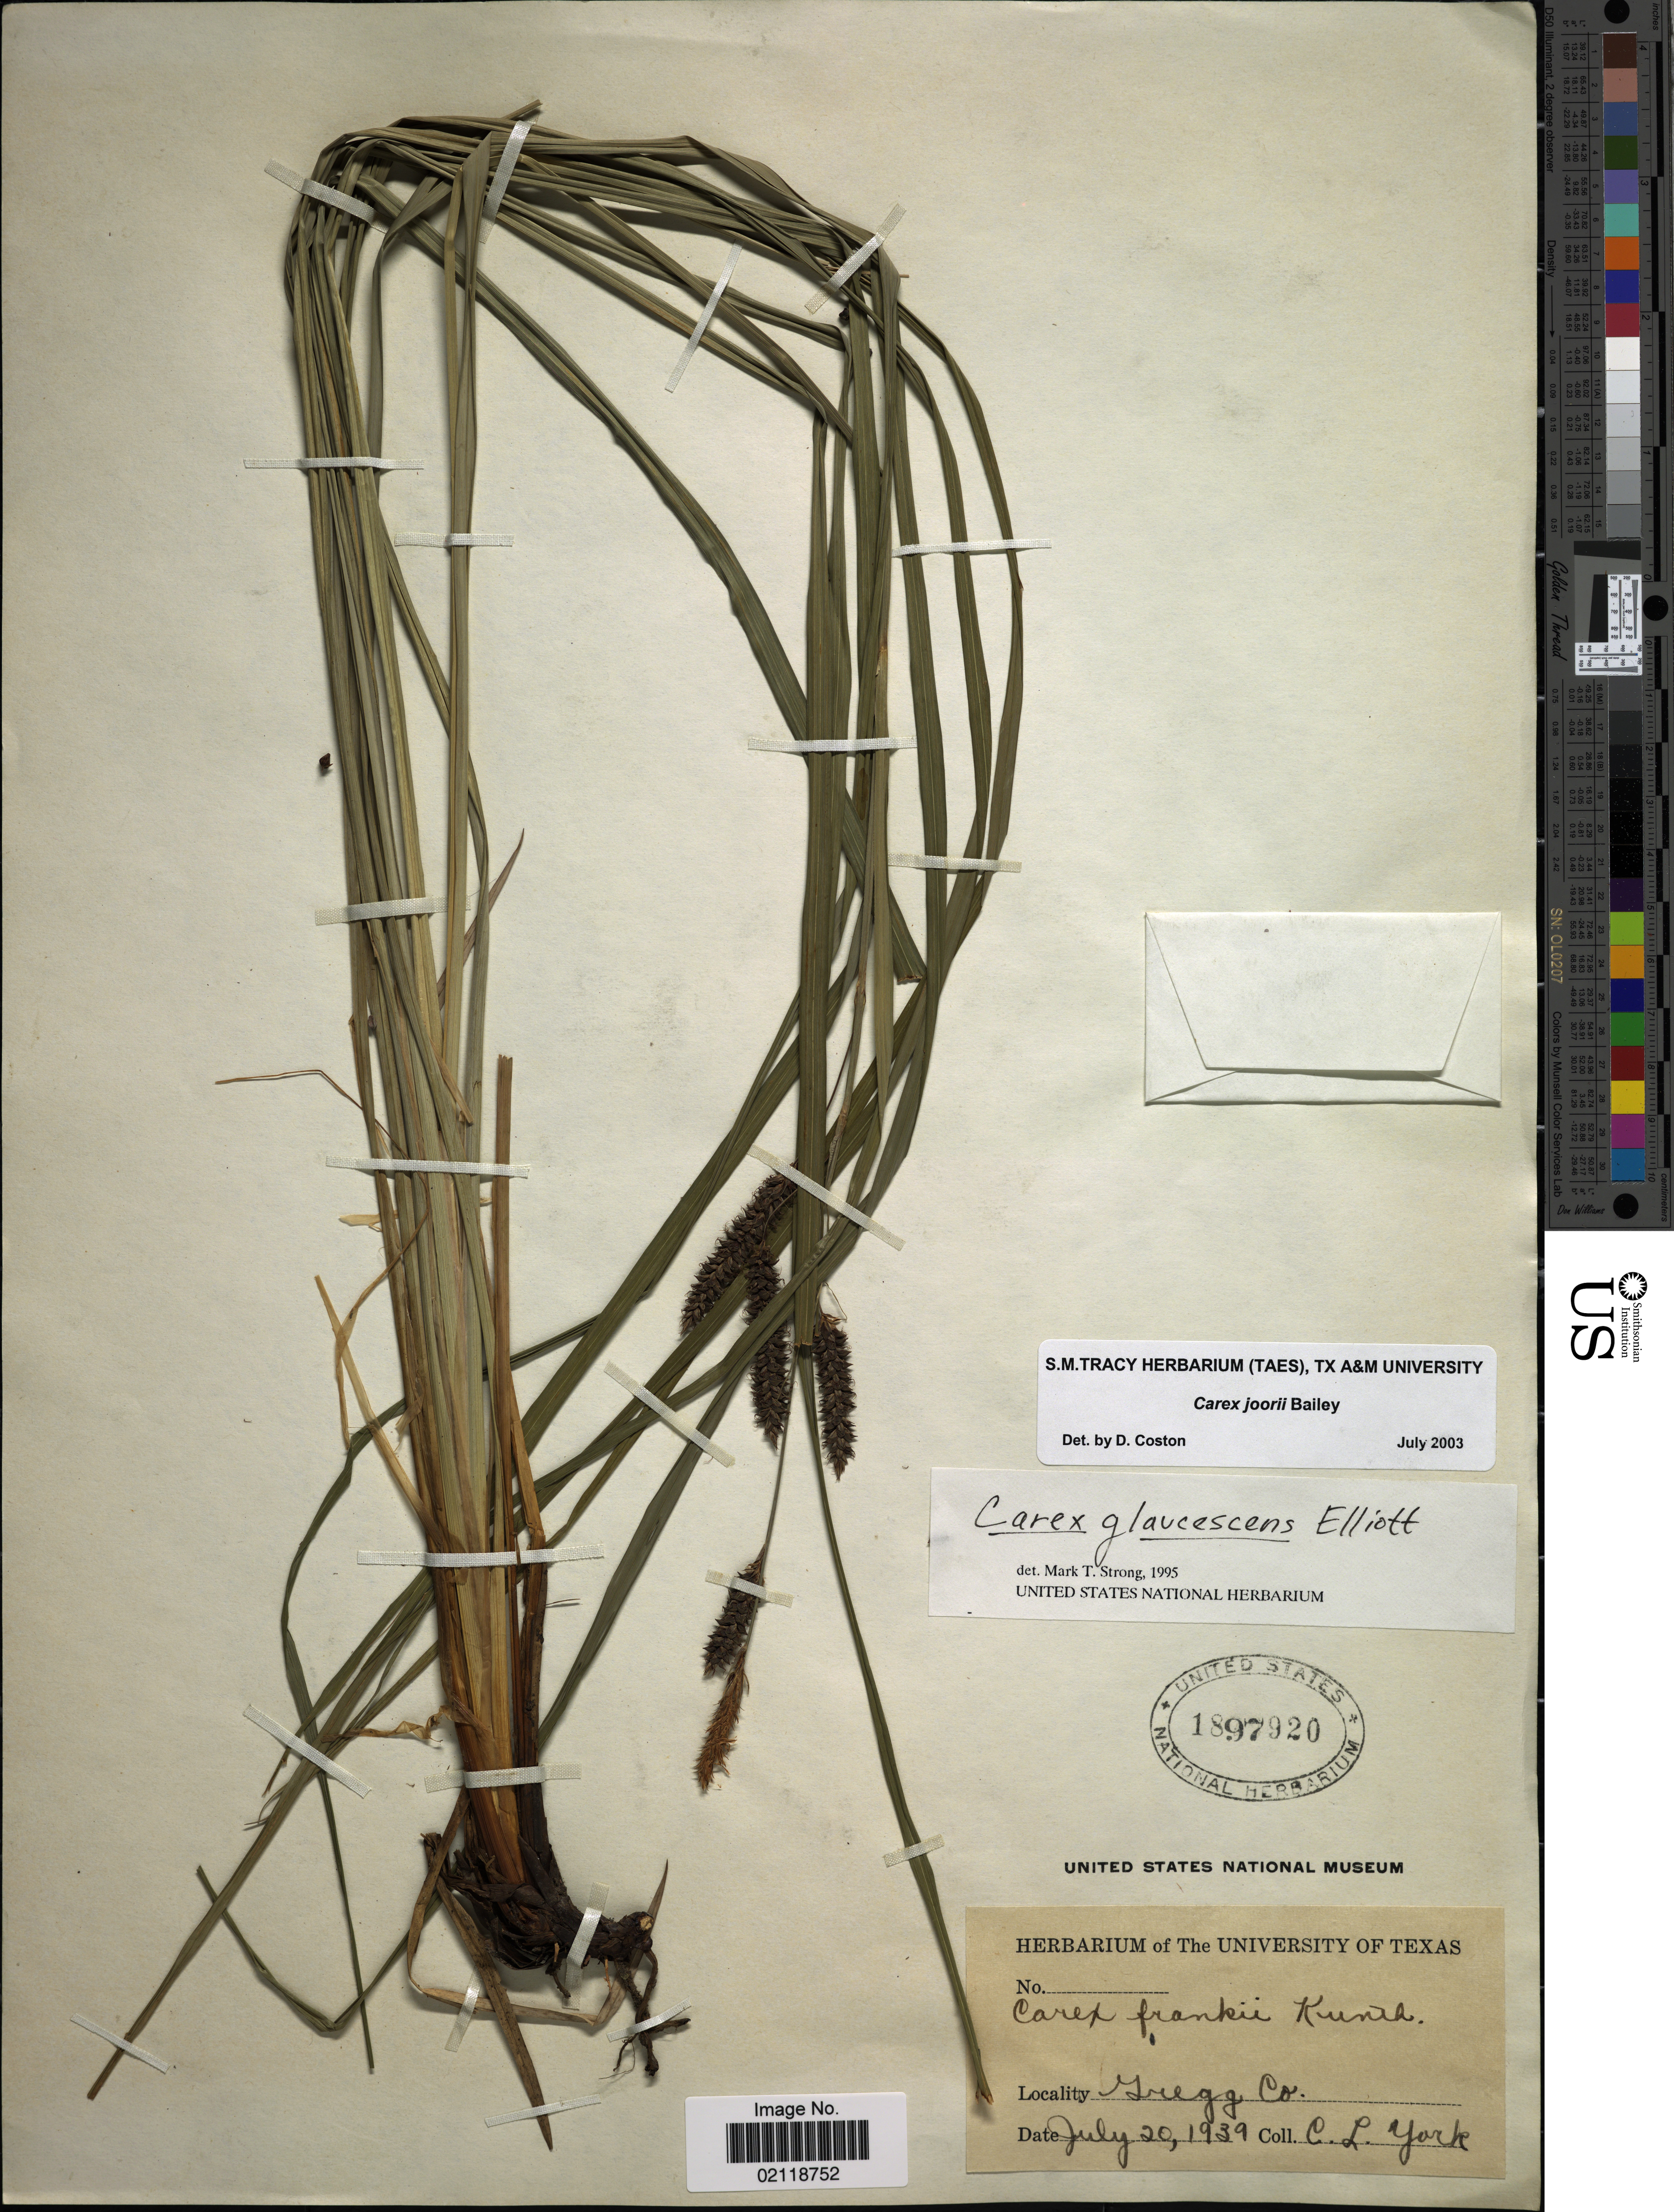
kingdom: Plantae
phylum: Tracheophyta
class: Liliopsida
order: Poales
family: Cyperaceae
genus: Carex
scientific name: Carex joorii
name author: L.H. Bailey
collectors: C. L. York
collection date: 1939-07-20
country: United States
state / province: Texas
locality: Gregg Co.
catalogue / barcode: US 1897920